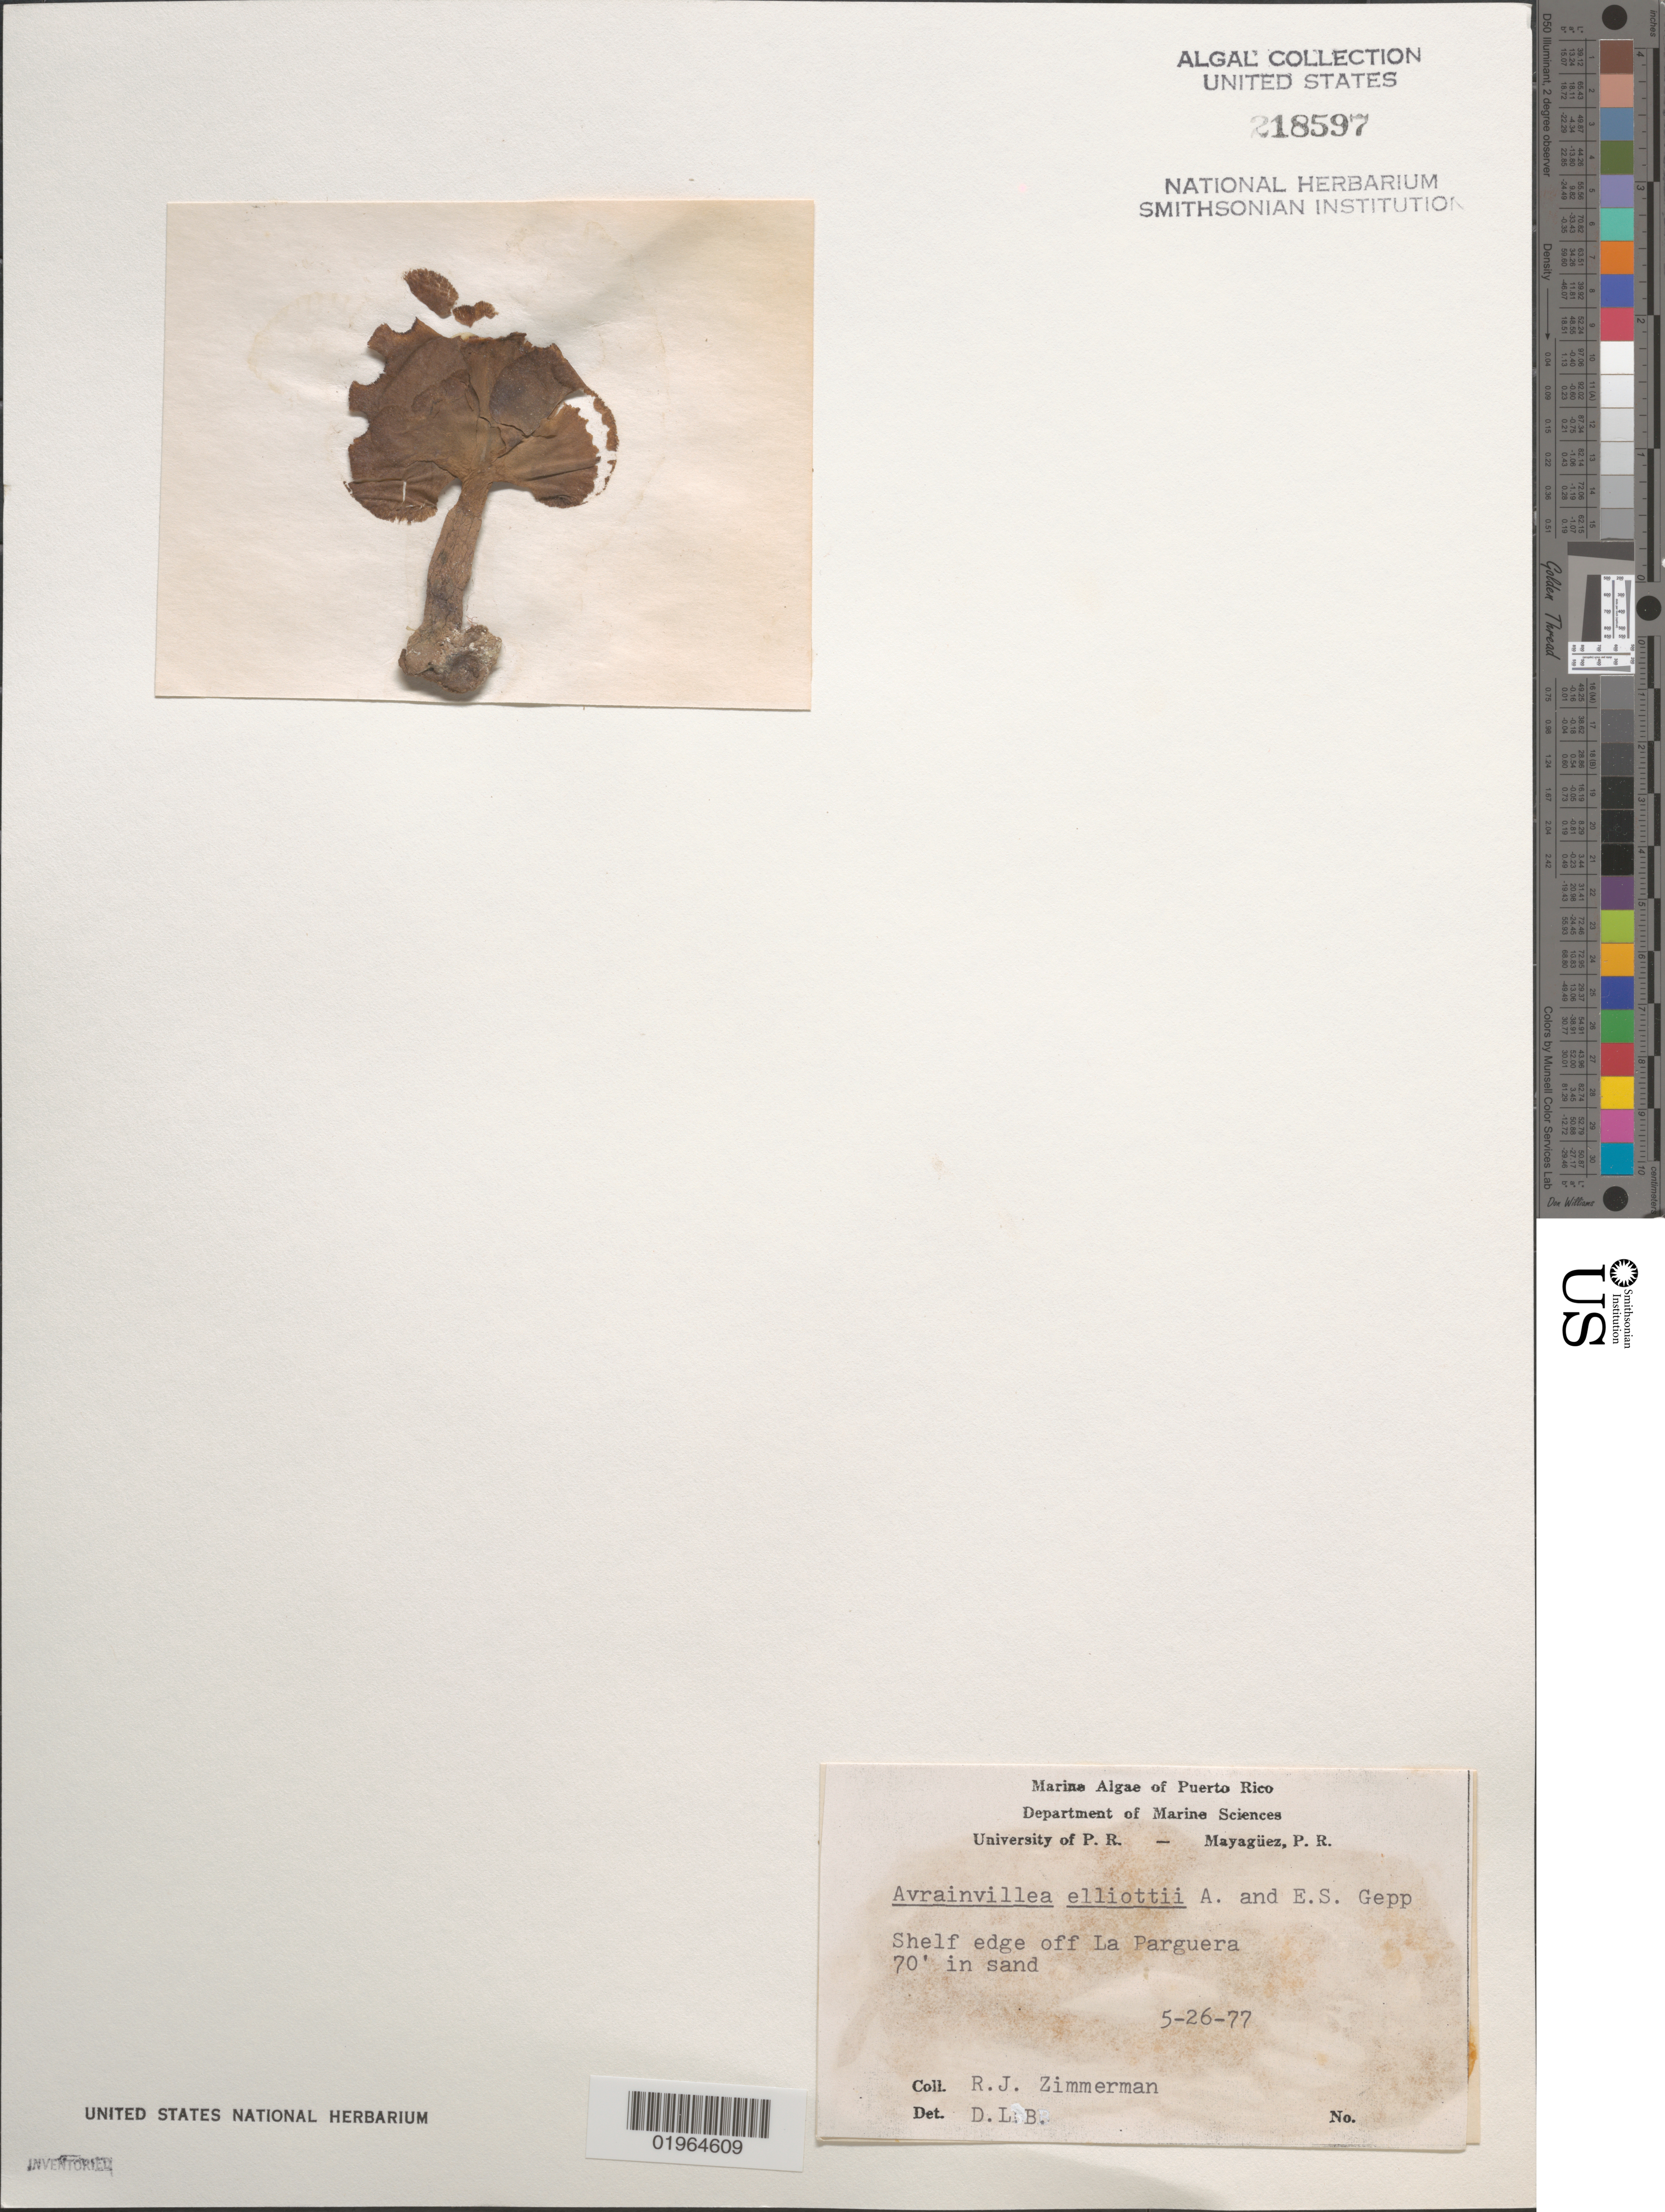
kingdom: Plantae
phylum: Chlorophyta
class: Ulvophyceae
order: Bryopsidales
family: Dichotomosiphonaceae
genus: Avrainvillea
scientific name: Avrainvillea elliottii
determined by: Ballantine, D. L.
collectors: R. J. Zimmerman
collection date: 1977-05-26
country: Puerto Rico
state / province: Lajas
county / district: La Parguera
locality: Shelf edge off La Parguera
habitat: In sand.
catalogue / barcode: US 218597